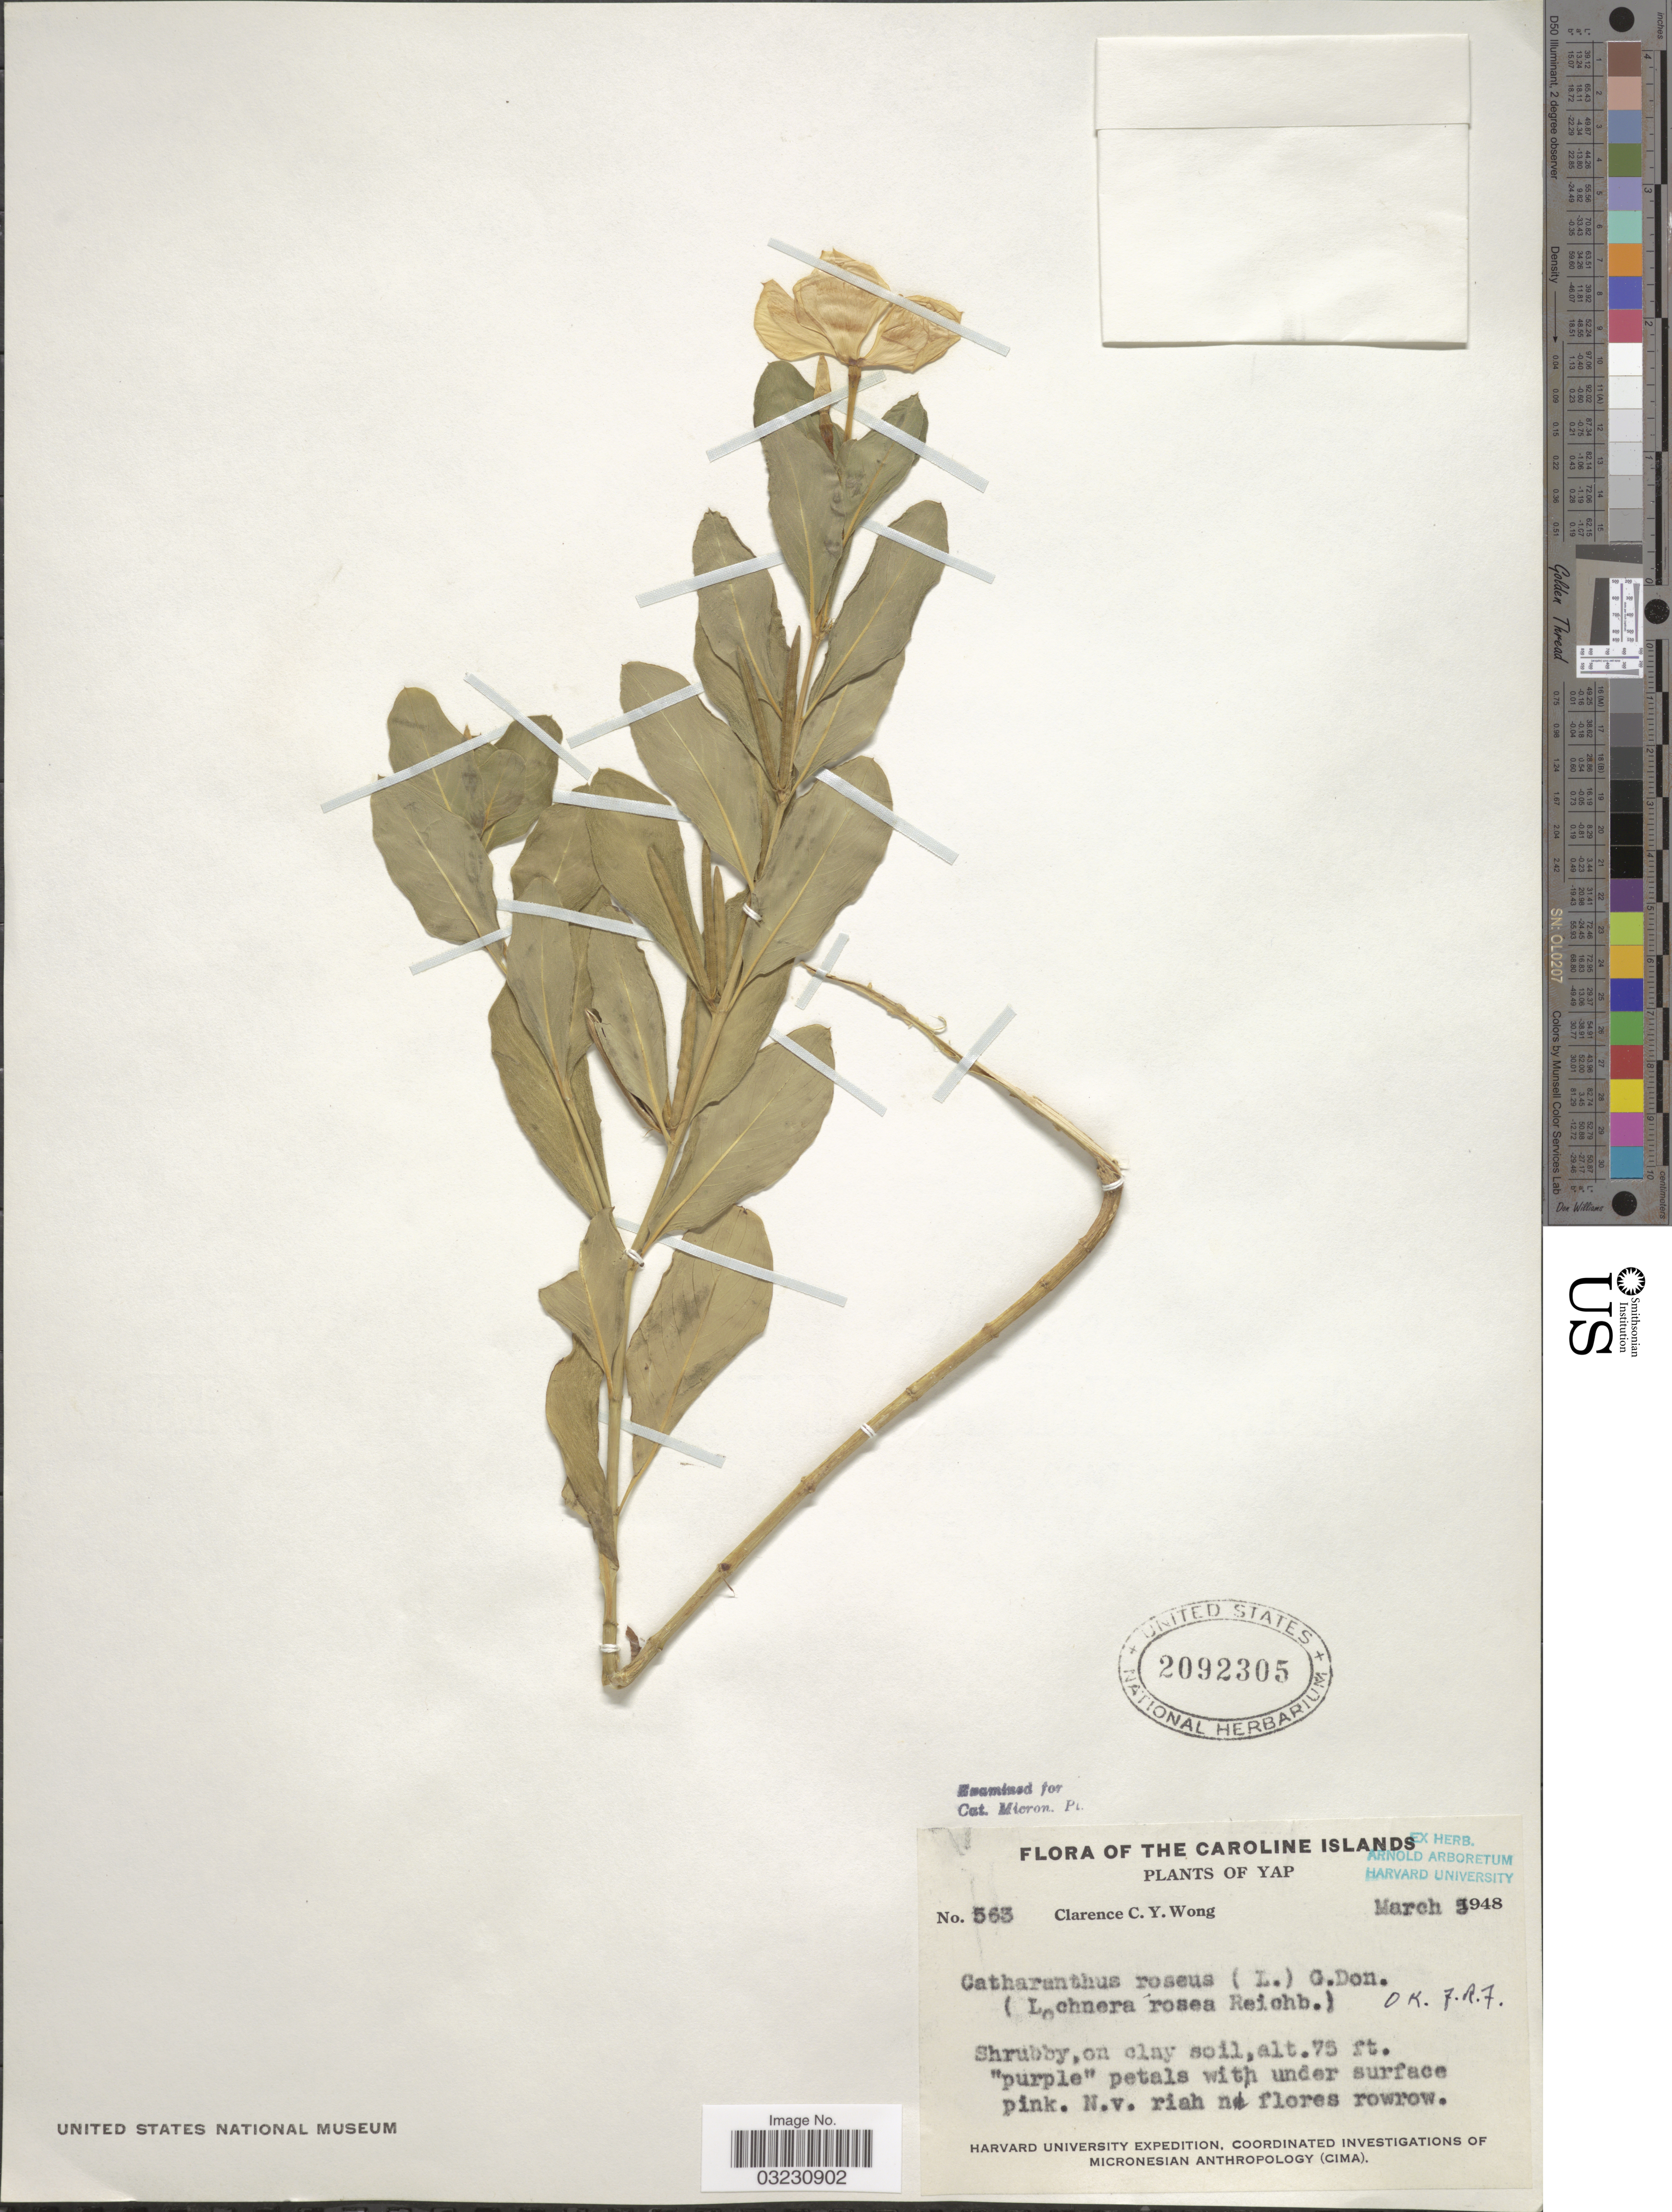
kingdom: Plantae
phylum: Tracheophyta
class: Magnoliopsida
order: Gentianales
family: Apocynaceae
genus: Catharanthus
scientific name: Catharanthus roseus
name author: (L.) G. Don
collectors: C. Wong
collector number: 563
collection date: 1948-03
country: Micronesia, Federated States of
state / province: Yap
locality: Caroline Islands.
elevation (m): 23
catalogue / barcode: US 2092305